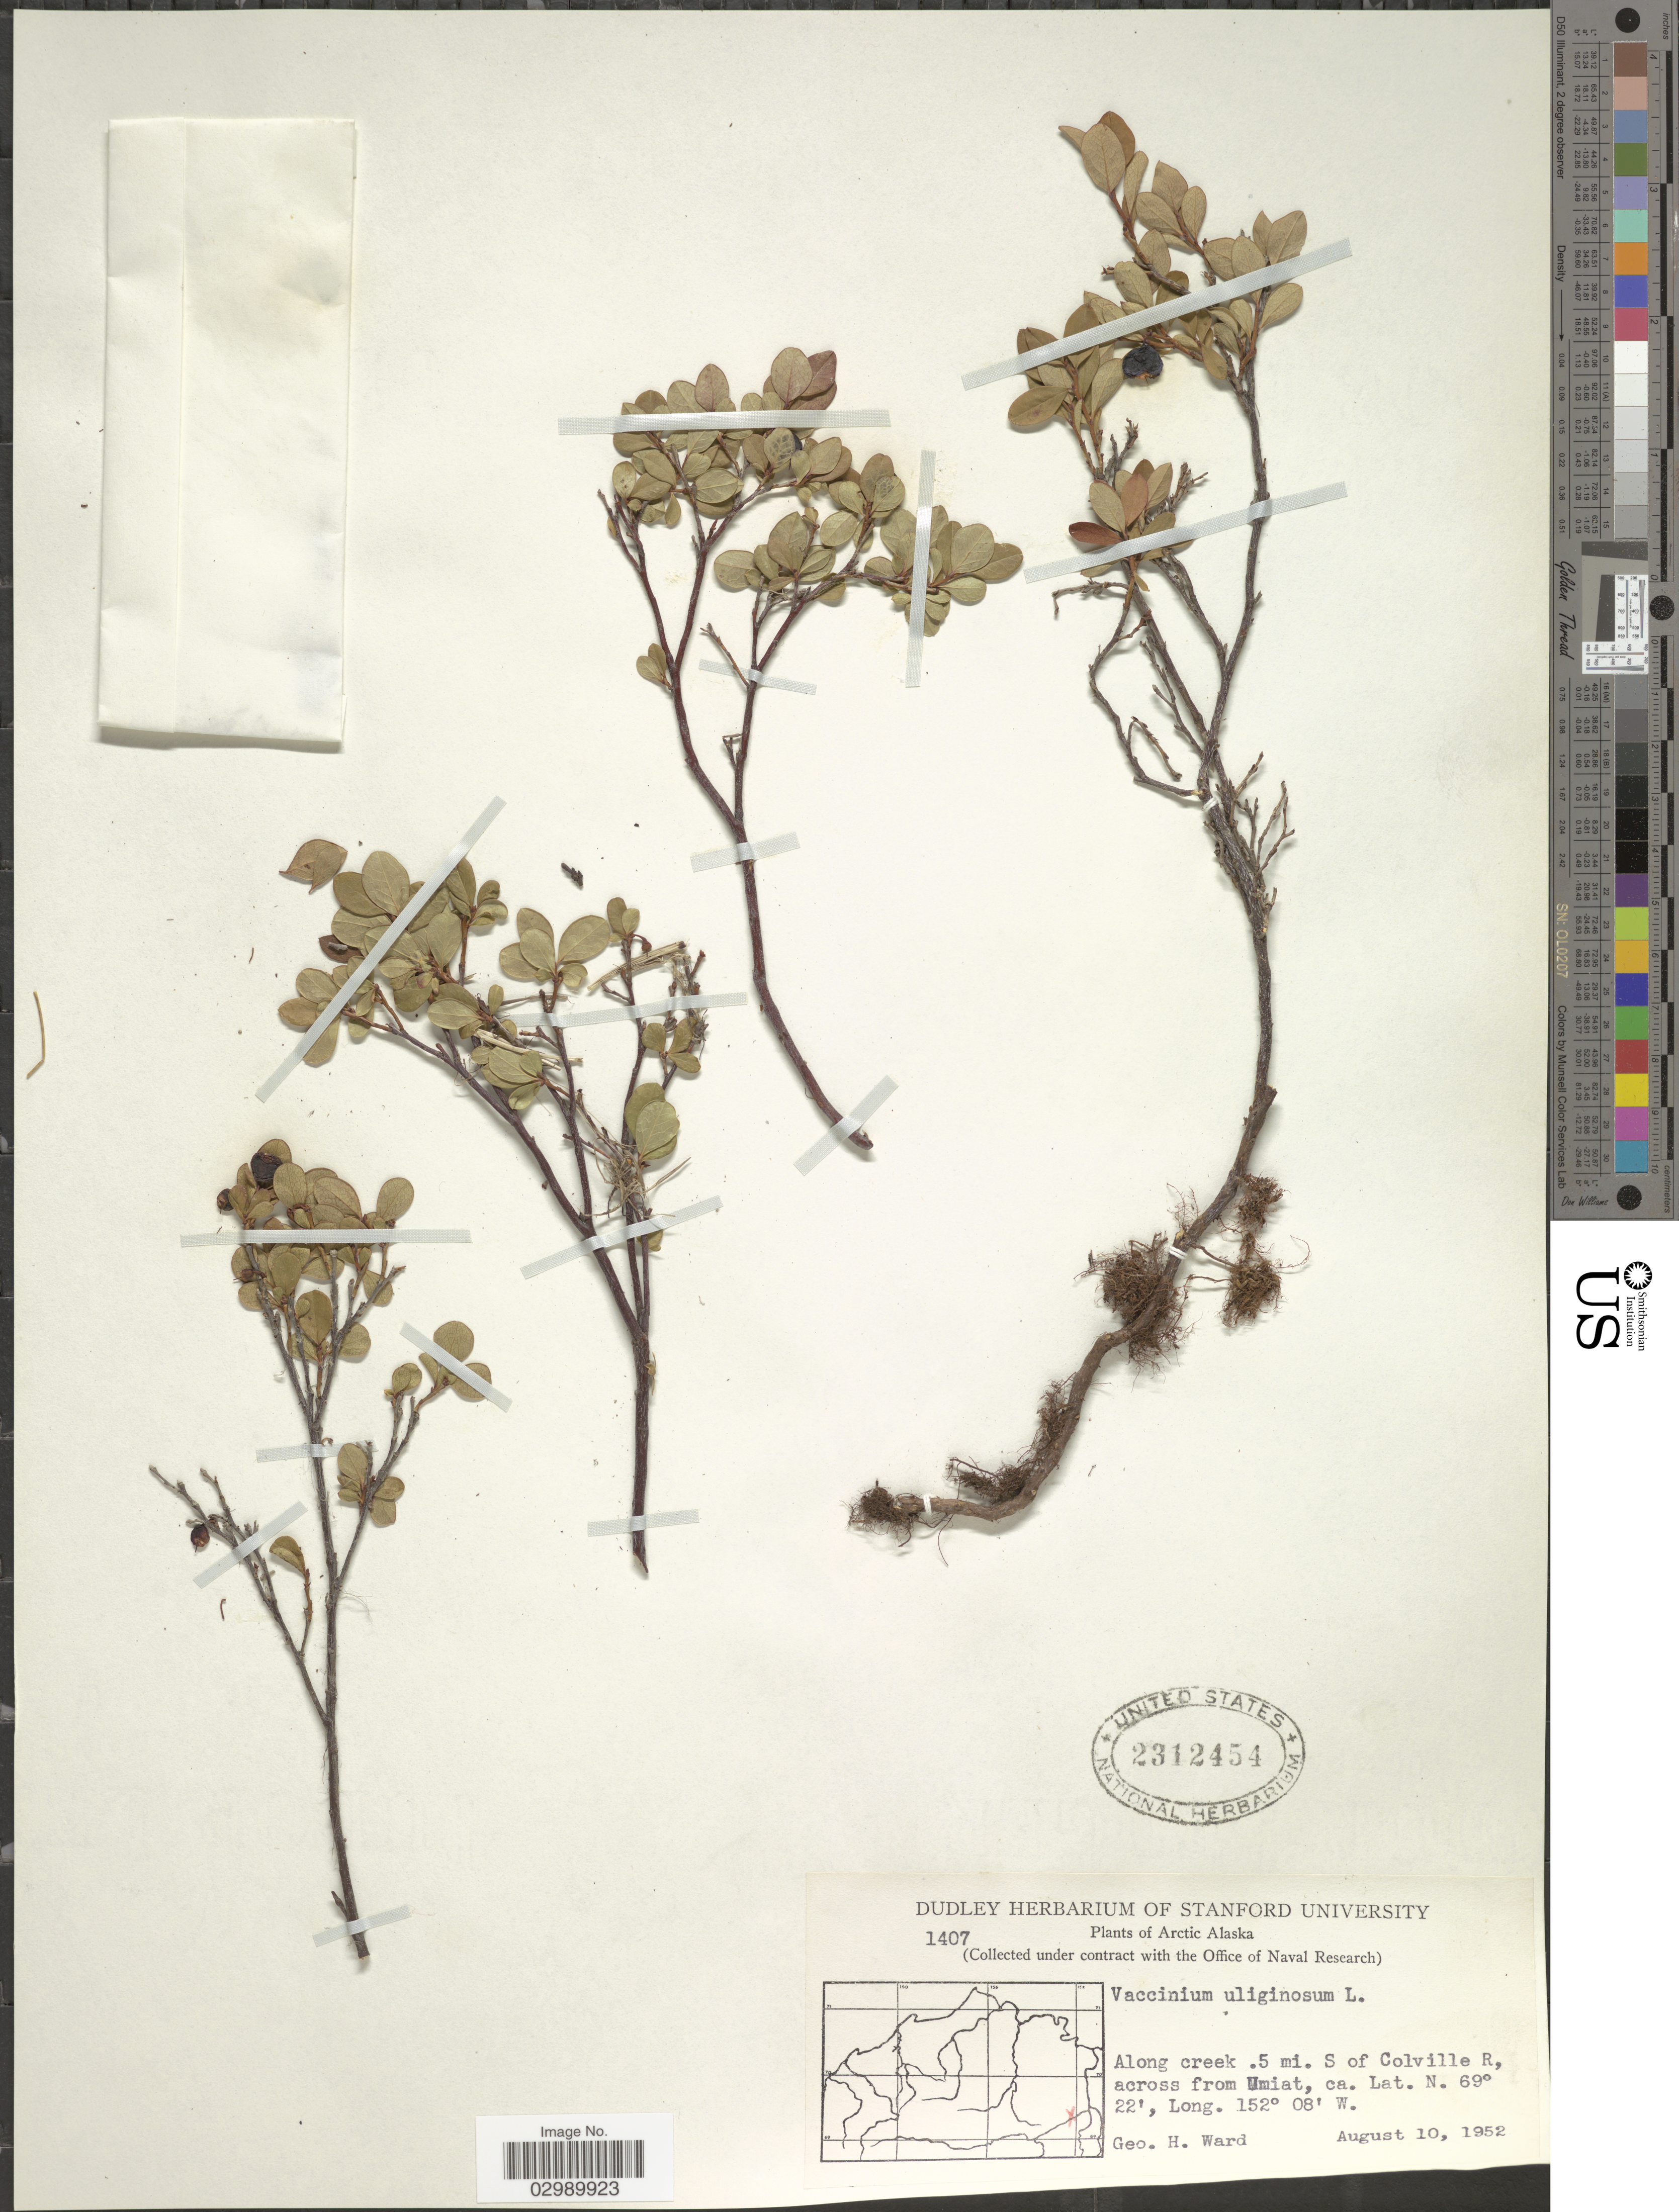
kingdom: Plantae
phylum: Tracheophyta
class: Magnoliopsida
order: Ericales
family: Ericaceae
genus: Vaccinium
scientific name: Vaccinium uliginosum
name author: L.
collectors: G. H. Ward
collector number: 1407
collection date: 1952-08-10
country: United States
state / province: Alaska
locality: Along Creek, 5 mi. S of Colville R, across from Umiat.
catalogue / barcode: US 2312454